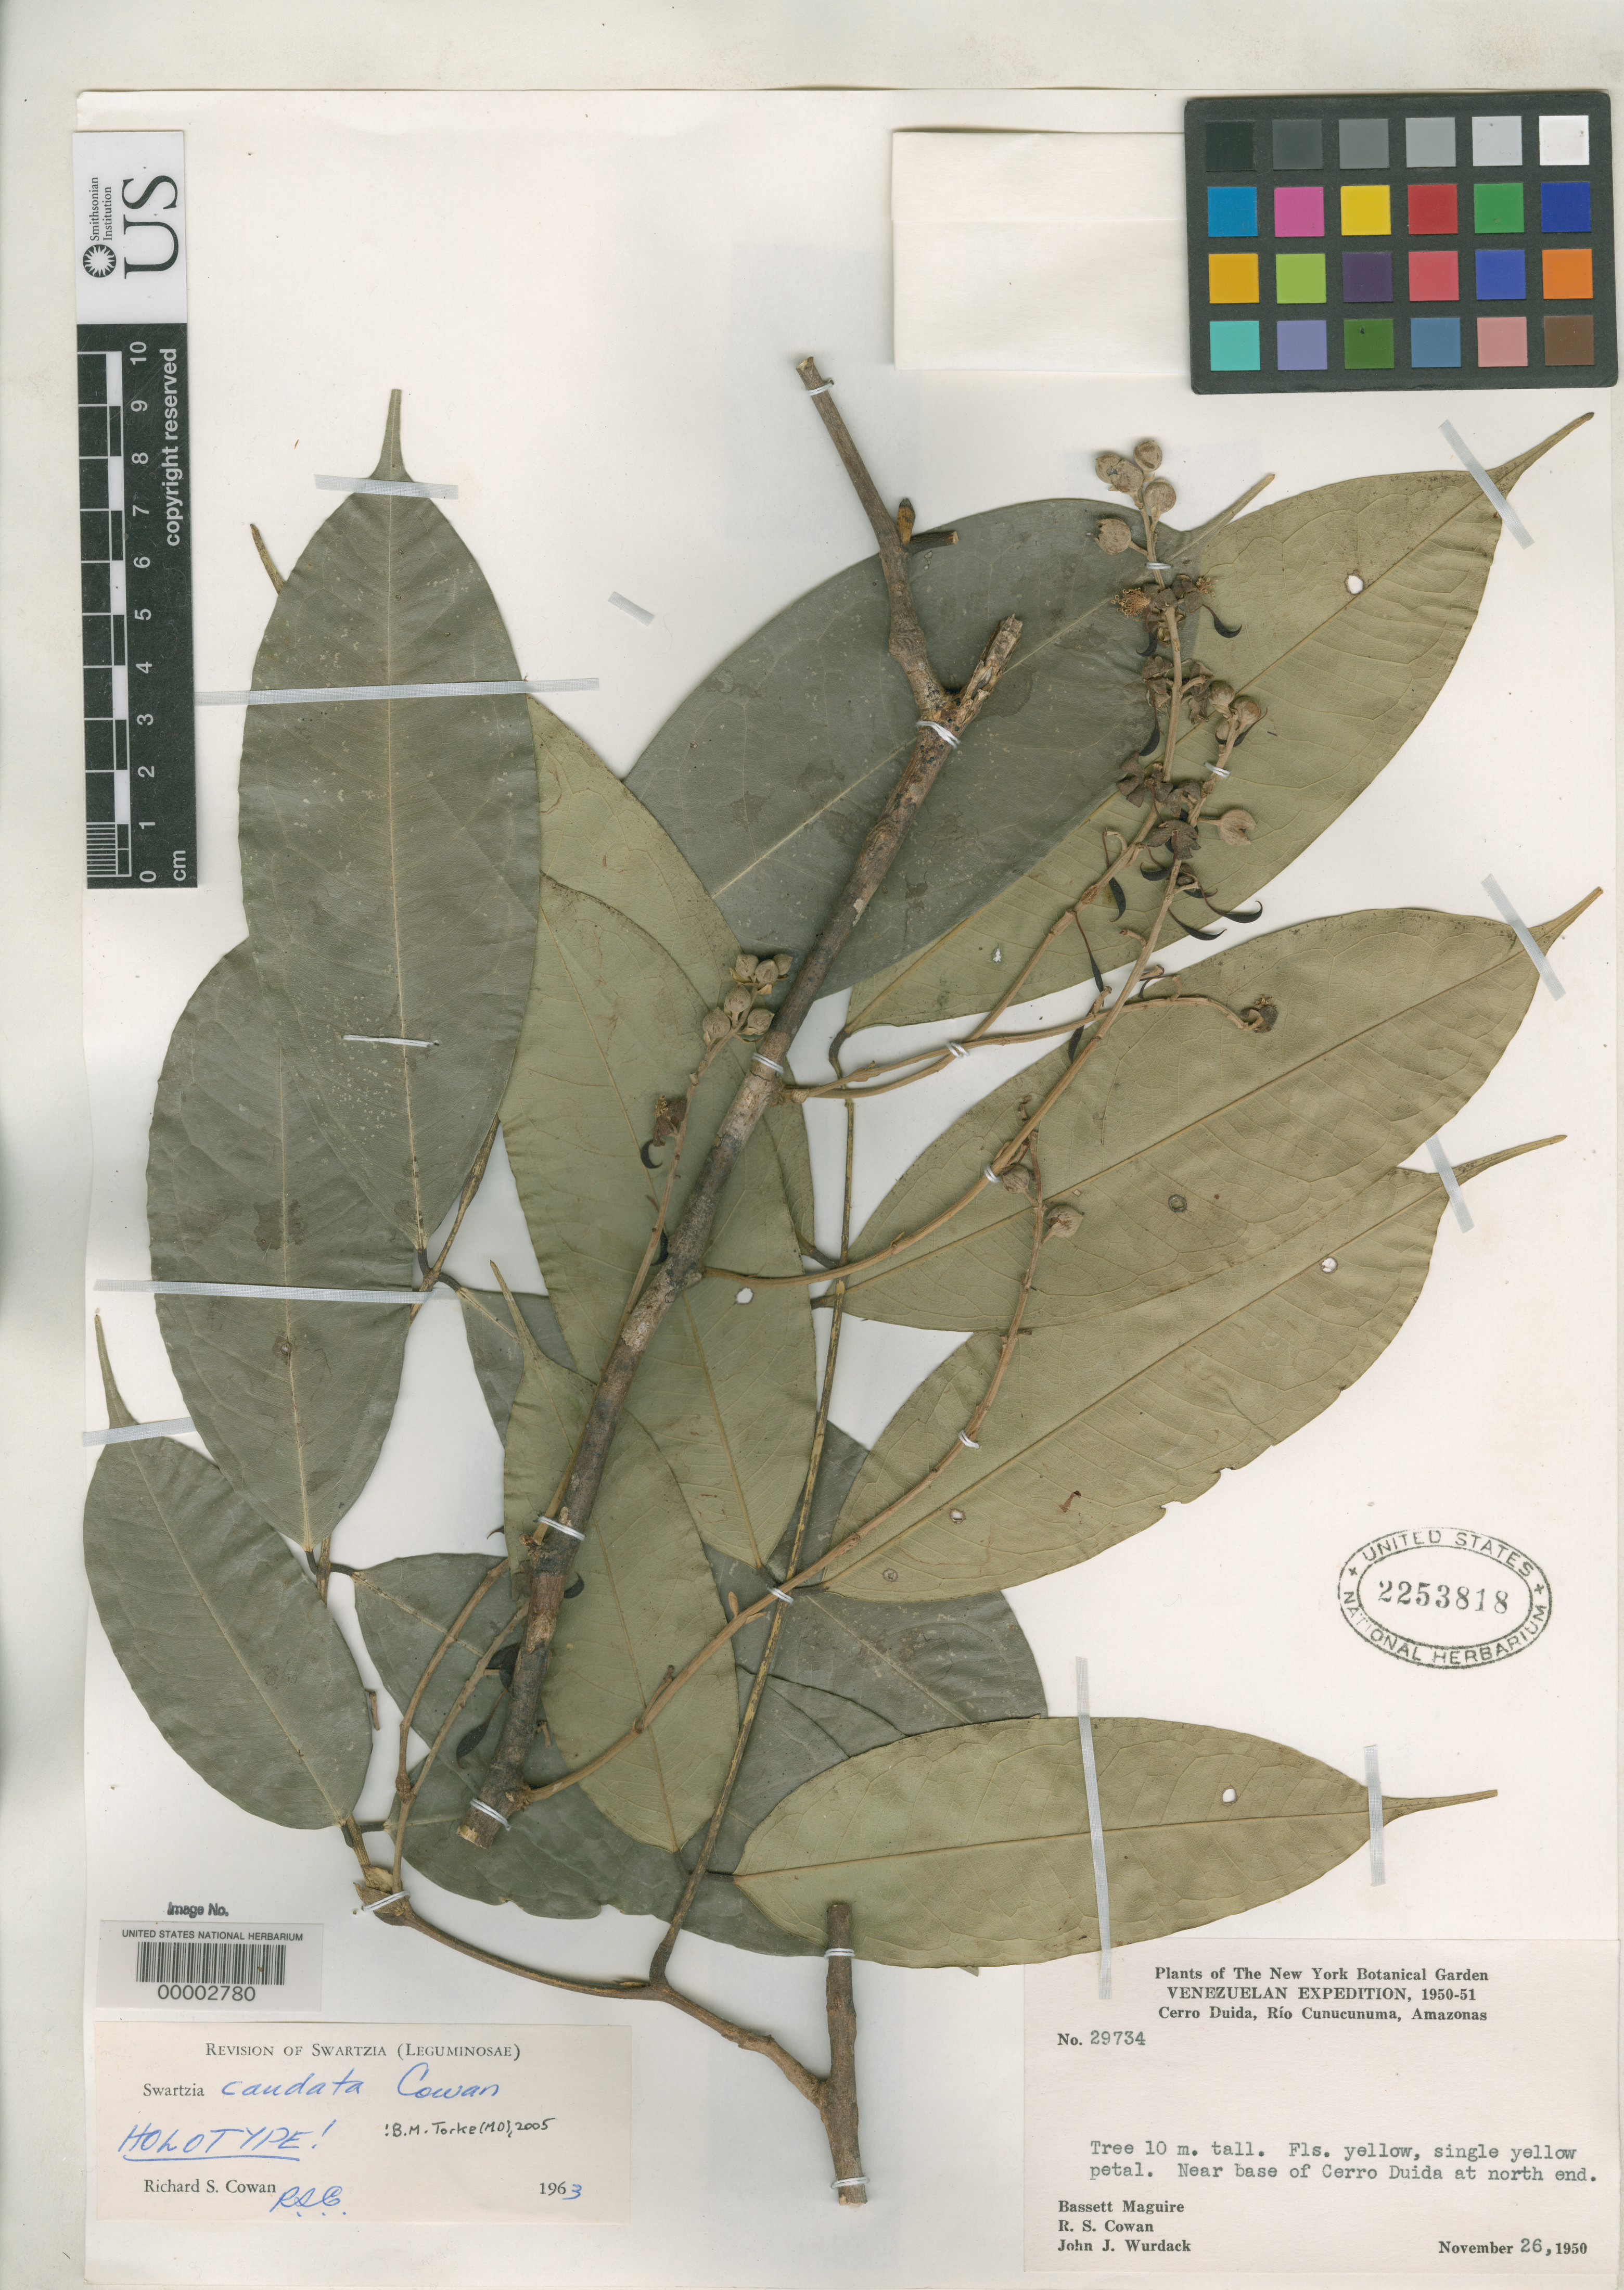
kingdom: Plantae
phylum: Tracheophyta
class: Magnoliopsida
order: Fabales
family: Fabaceae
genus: Swartzia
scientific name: Swartzia caudata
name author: R.S. Cowan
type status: Holotype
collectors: B. Maguire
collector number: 29734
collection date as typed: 26 Nov 1950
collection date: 1950-11-26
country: Venezuela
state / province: Amazonas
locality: Base of Cerro Duida at north end, Rio Cunicunuma.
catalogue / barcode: US 2253818